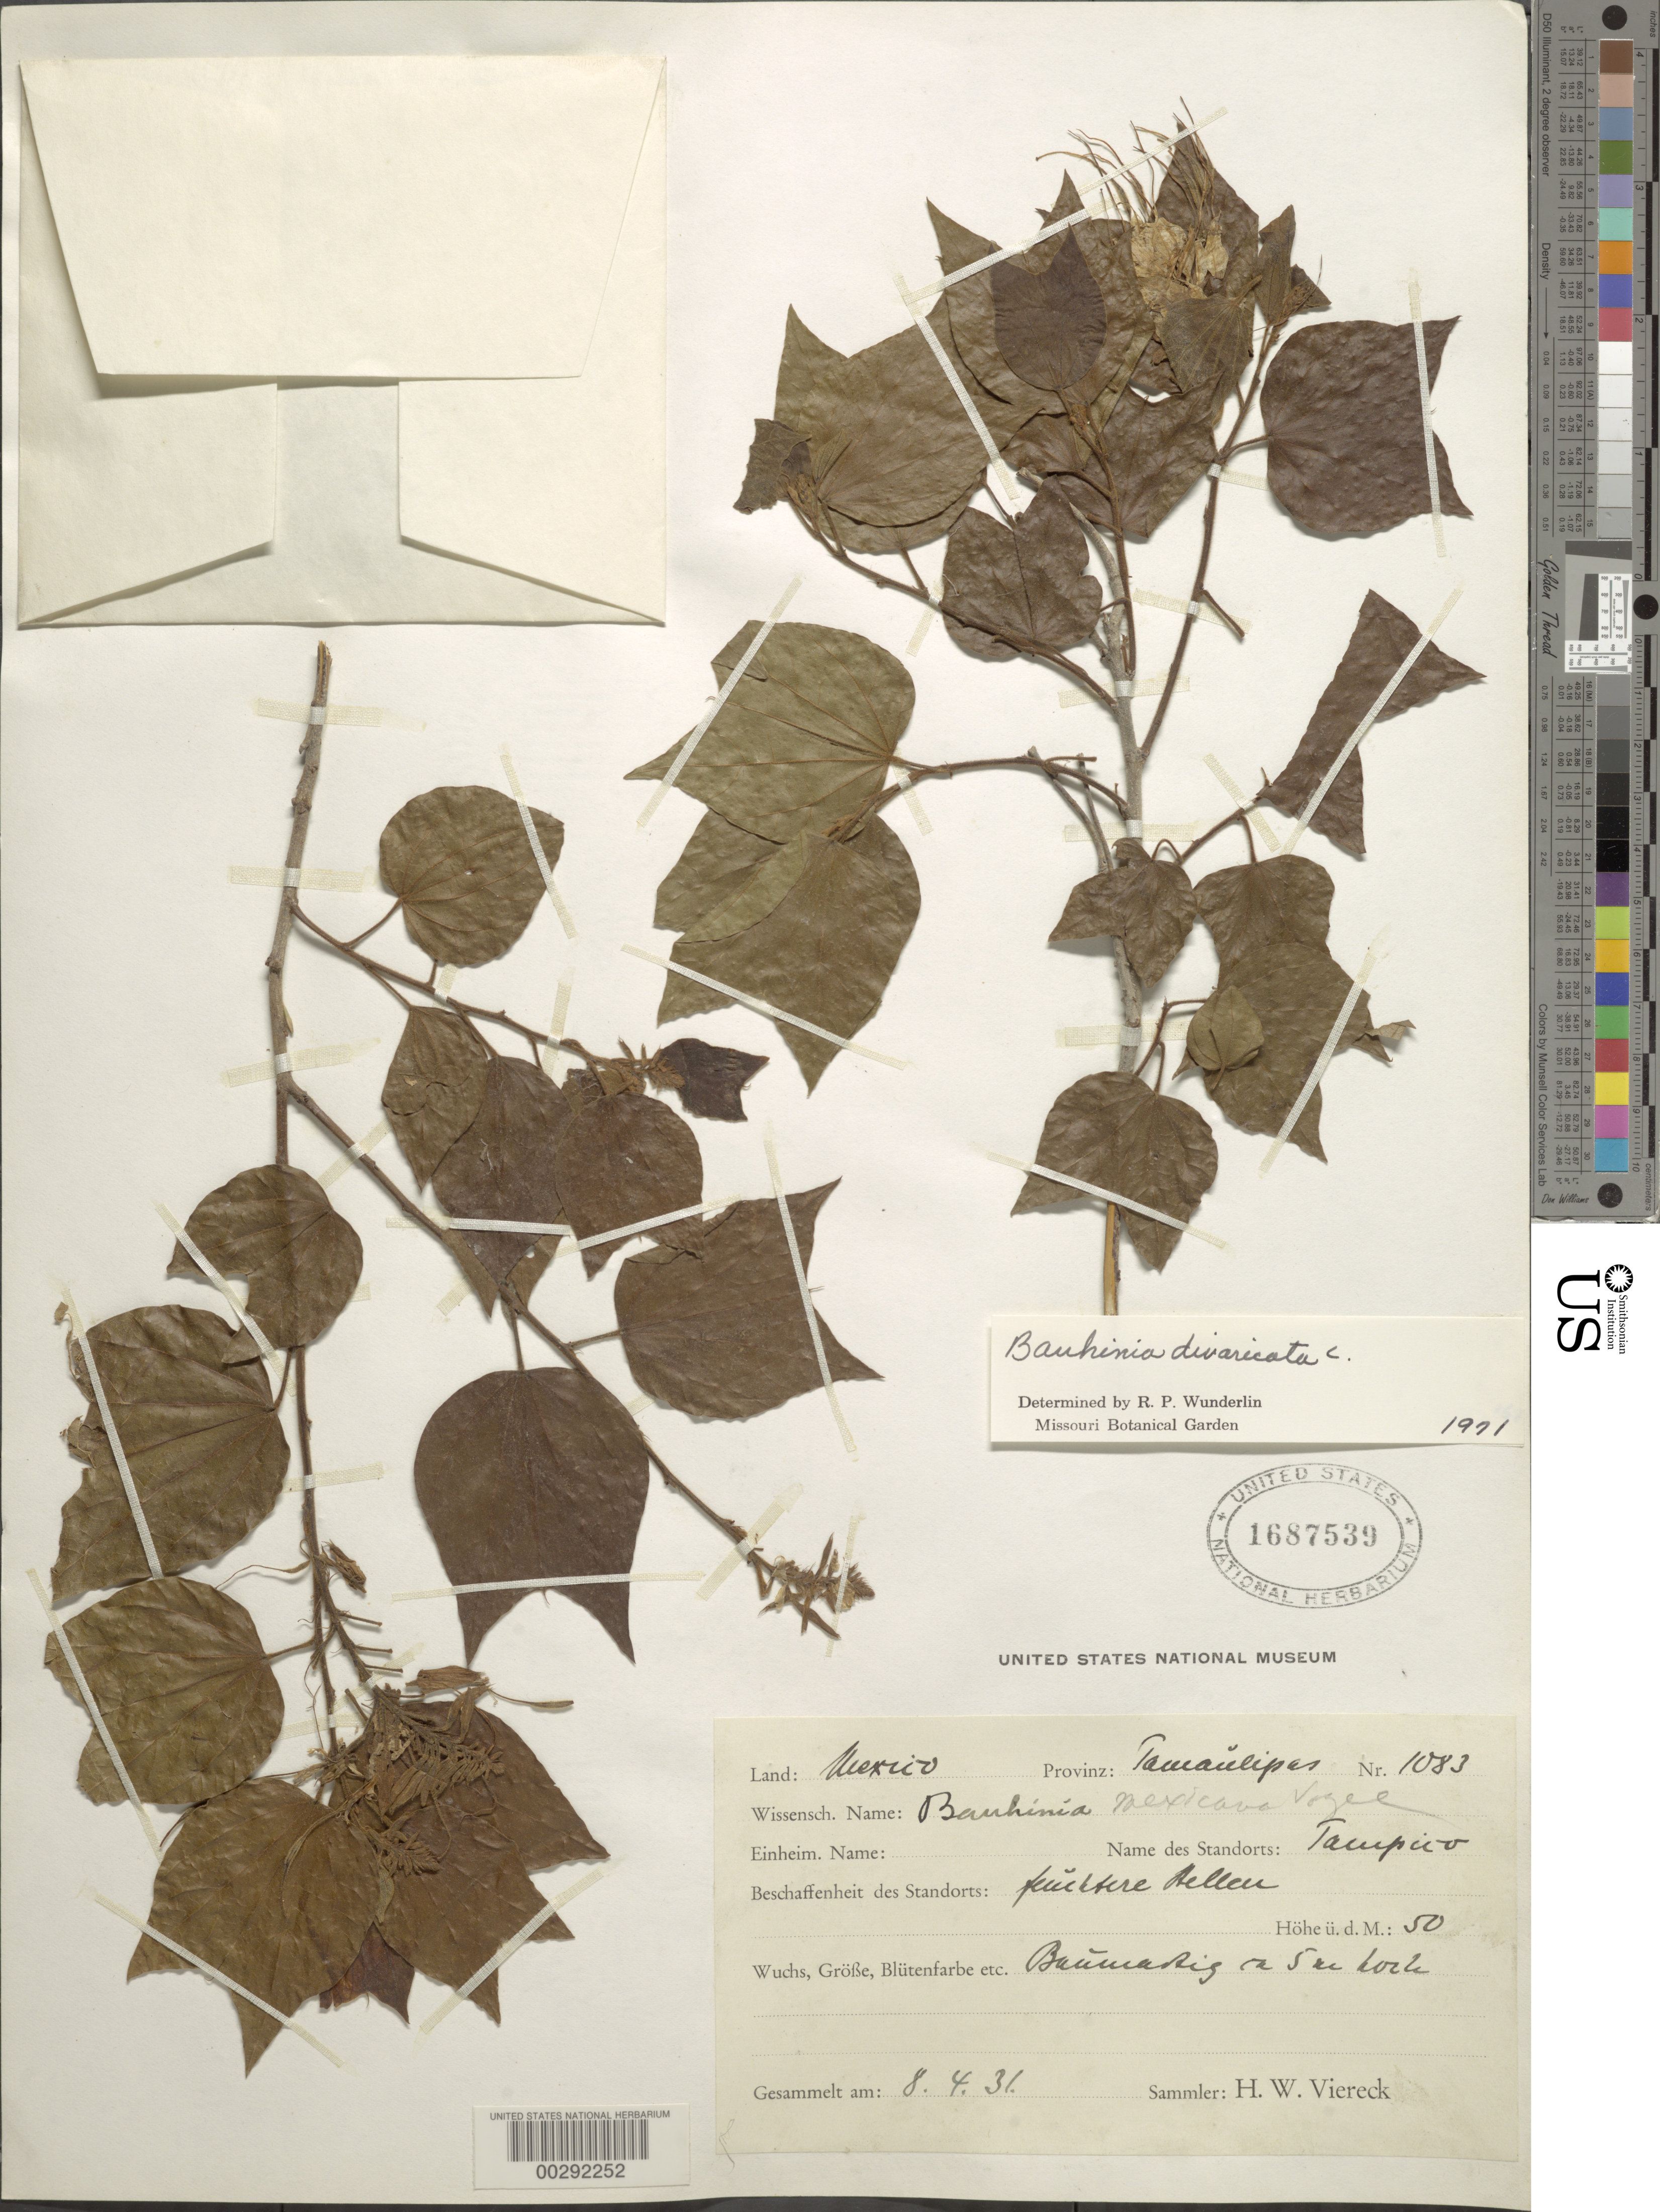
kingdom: Plantae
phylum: Tracheophyta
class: Magnoliopsida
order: Fabales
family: Fabaceae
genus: Bauhinia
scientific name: Bauhinia divaricata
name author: L.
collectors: H. W. Viereck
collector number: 1083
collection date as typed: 08 Apr 1931 or 04 Aug 1931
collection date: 1931-04-08 or 1931-08-04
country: Mexico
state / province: Tamaulipas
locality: Tampico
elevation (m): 50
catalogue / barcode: US 1687539